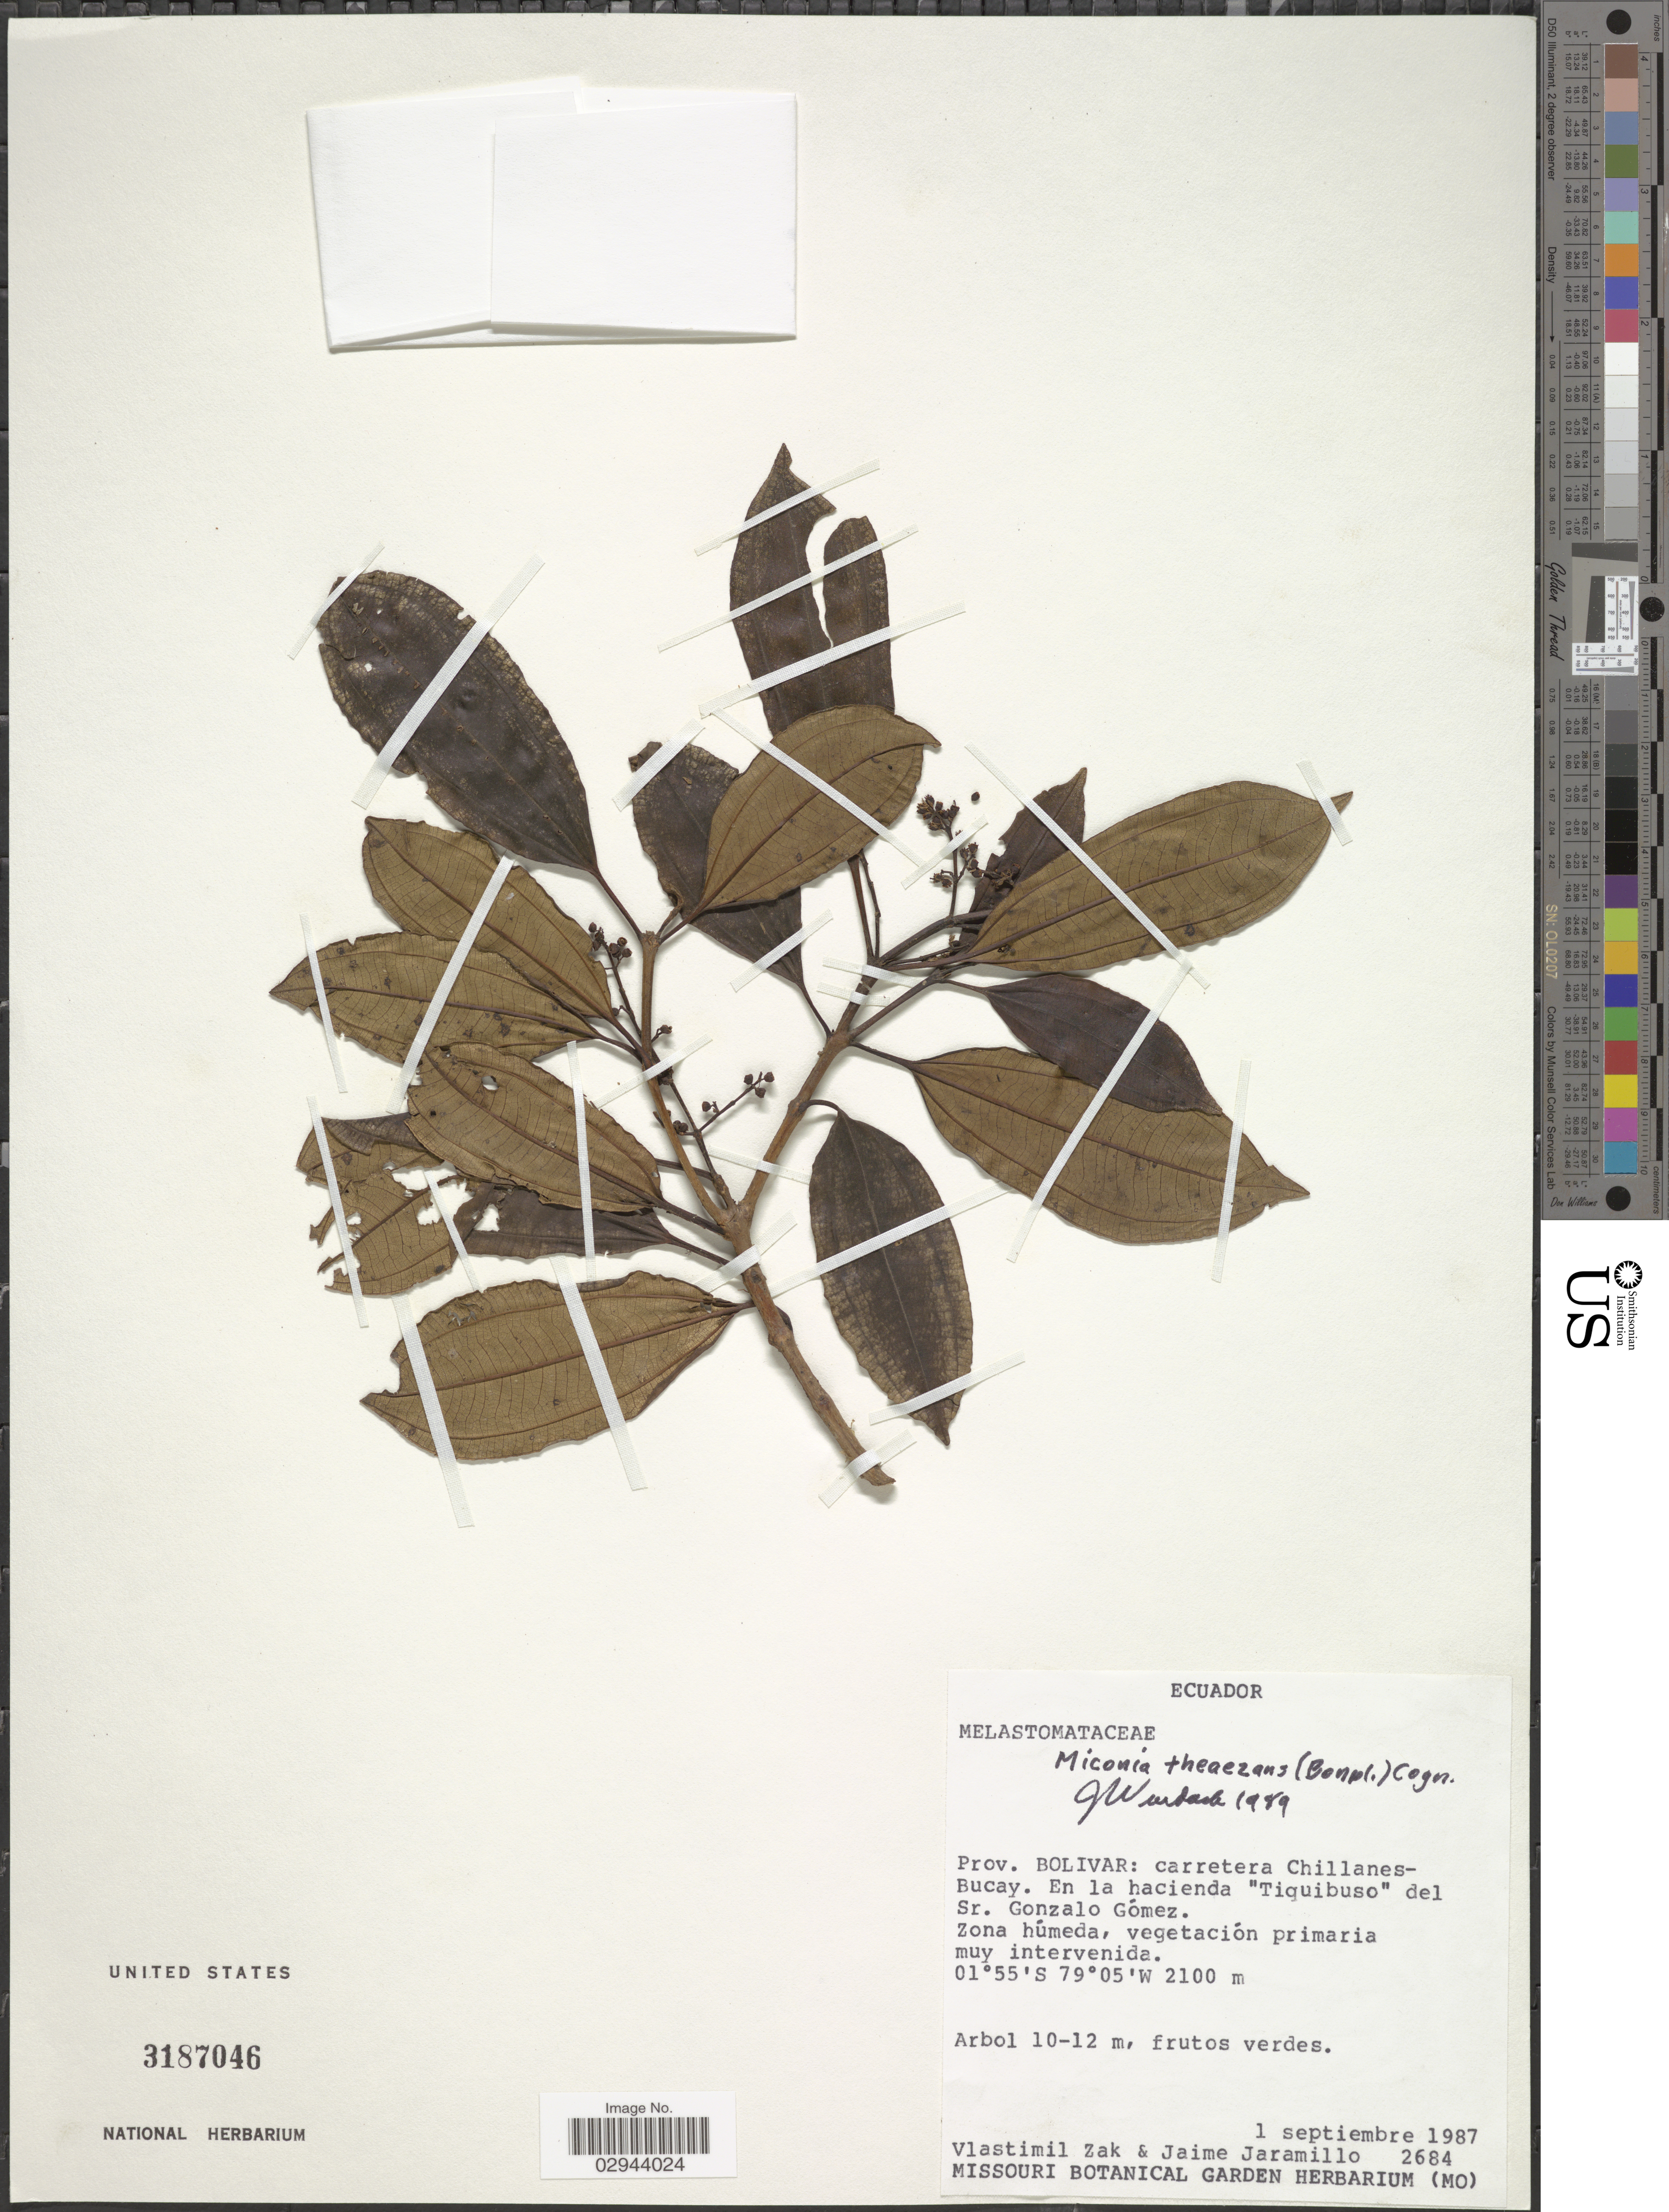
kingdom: Plantae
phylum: Tracheophyta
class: Magnoliopsida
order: Myrtales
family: Melastomataceae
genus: Miconia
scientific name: Miconia theizans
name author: (Bonpl.) Cogn.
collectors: V. Zak & J. Jaramillo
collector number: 2684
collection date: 1987-09-01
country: Ecuador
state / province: Bolívar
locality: Carretera Chillanes-Bucay, en la hacienda "Tiquibuso" del Sr. Gonzalo Gómez.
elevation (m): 2100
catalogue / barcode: US 3187046